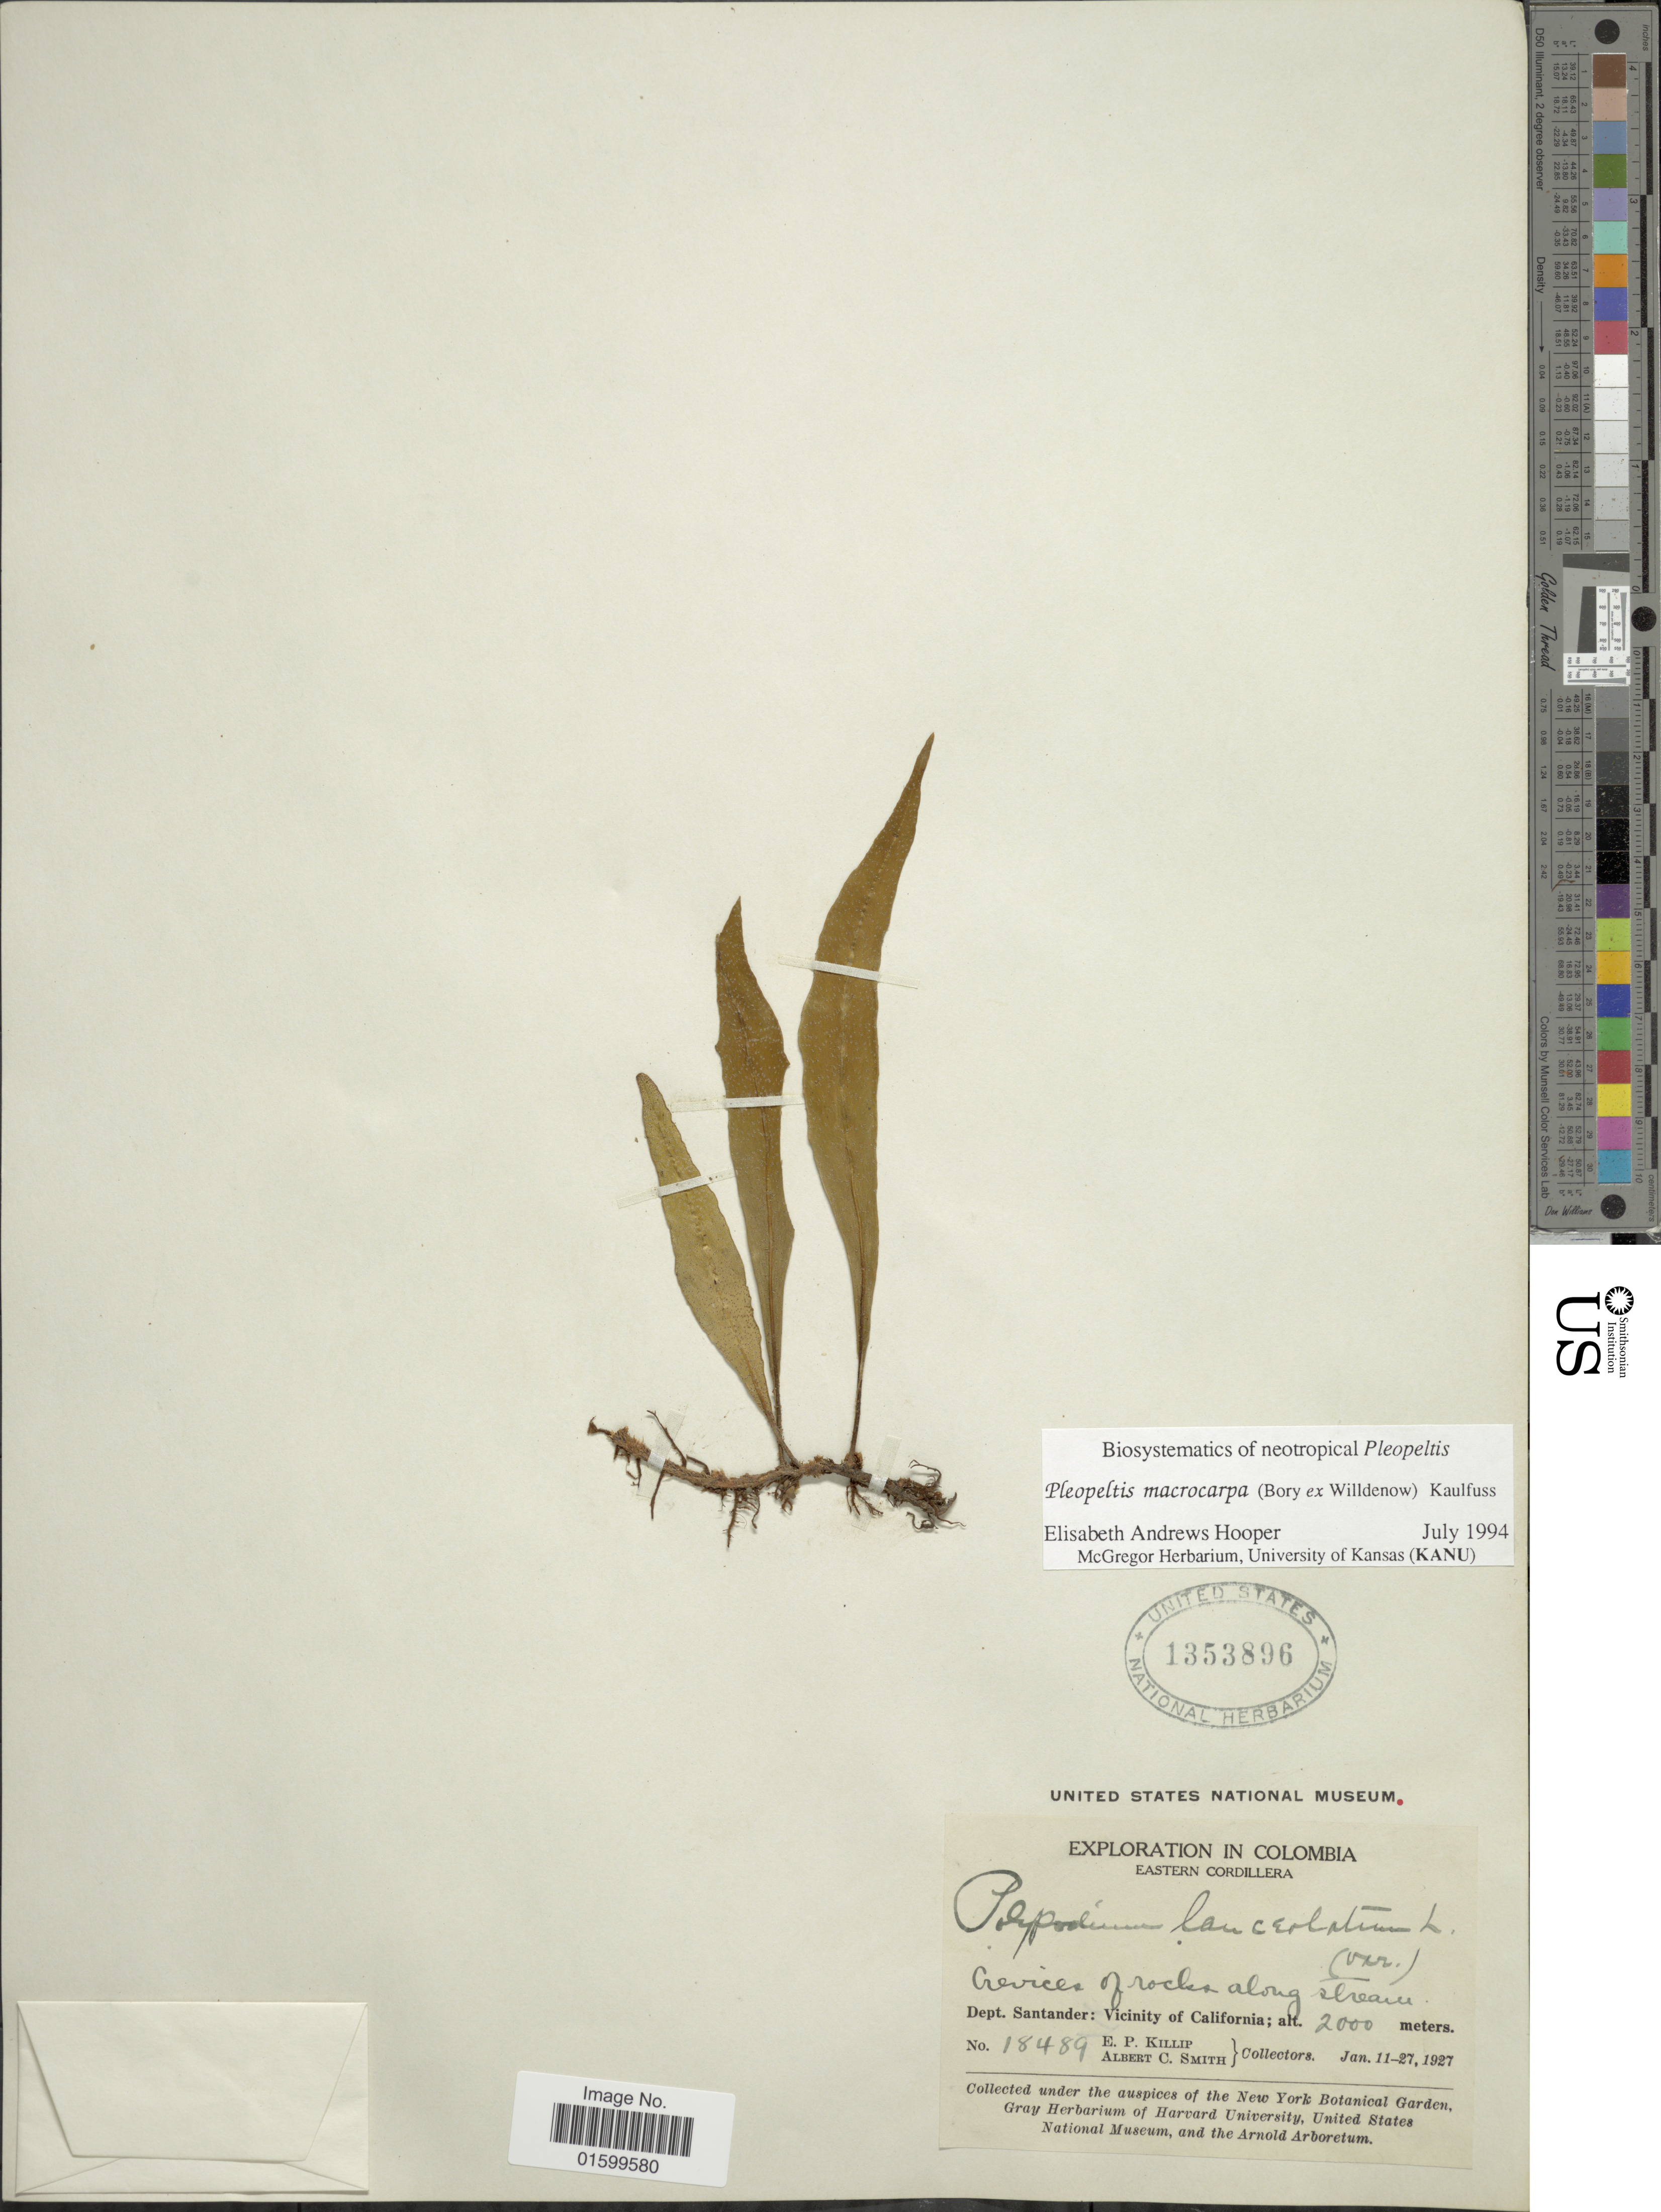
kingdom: Plantae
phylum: Tracheophyta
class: Polypodiopsida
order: Polypodiales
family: Polypodiaceae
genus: Pleopeltis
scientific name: Pleopeltis macrocarpa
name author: (Bory ex Willd.) Kaulf.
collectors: E. P. Killip & A. C. Smith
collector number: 18489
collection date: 1927-01-11/1927-01-27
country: Colombia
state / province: Santander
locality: Eastern Cordillera, Dept. Santander: Vicinity of California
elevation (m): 2000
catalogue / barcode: US 1353896